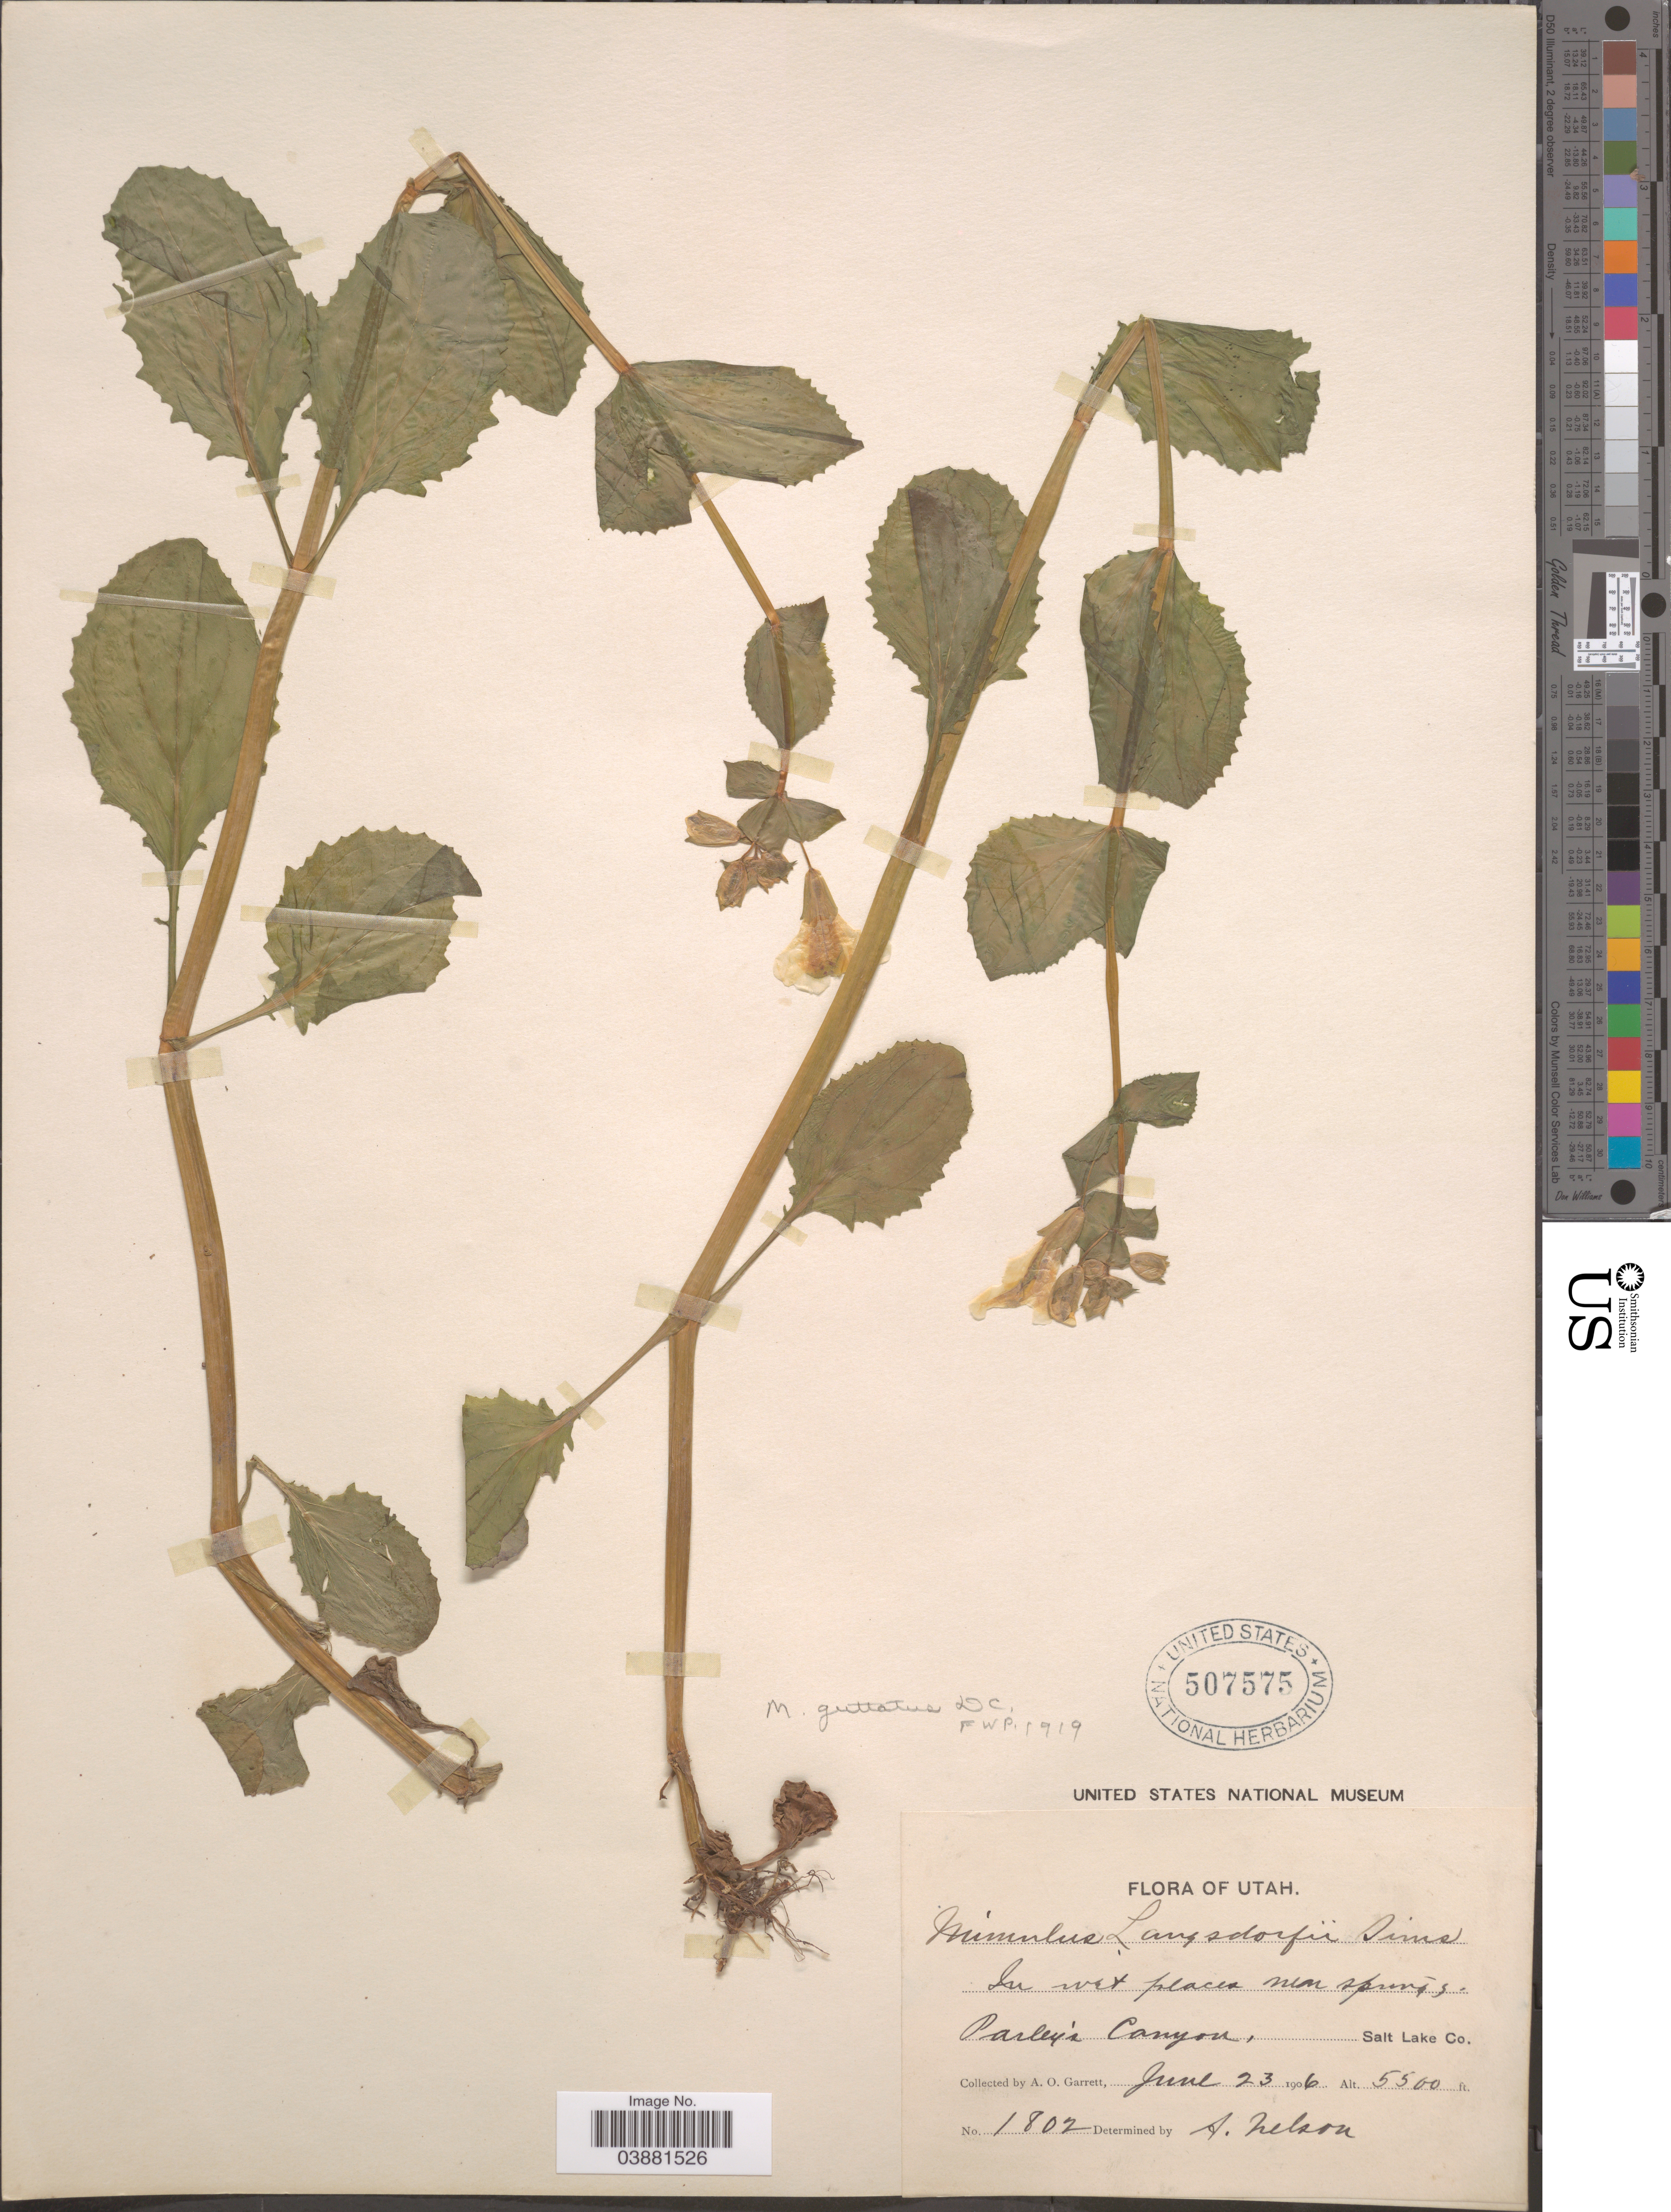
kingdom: Plantae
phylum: Tracheophyta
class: Magnoliopsida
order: Lamiales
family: Phrymaceae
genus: Mimulus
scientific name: Mimulus guttatus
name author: DC.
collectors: A. O. Garrett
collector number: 1802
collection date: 1906-06-23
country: United States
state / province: Utah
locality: In wet places near springs, Parley's Canyon, Salt Lake Co.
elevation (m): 1676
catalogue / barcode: US 507575